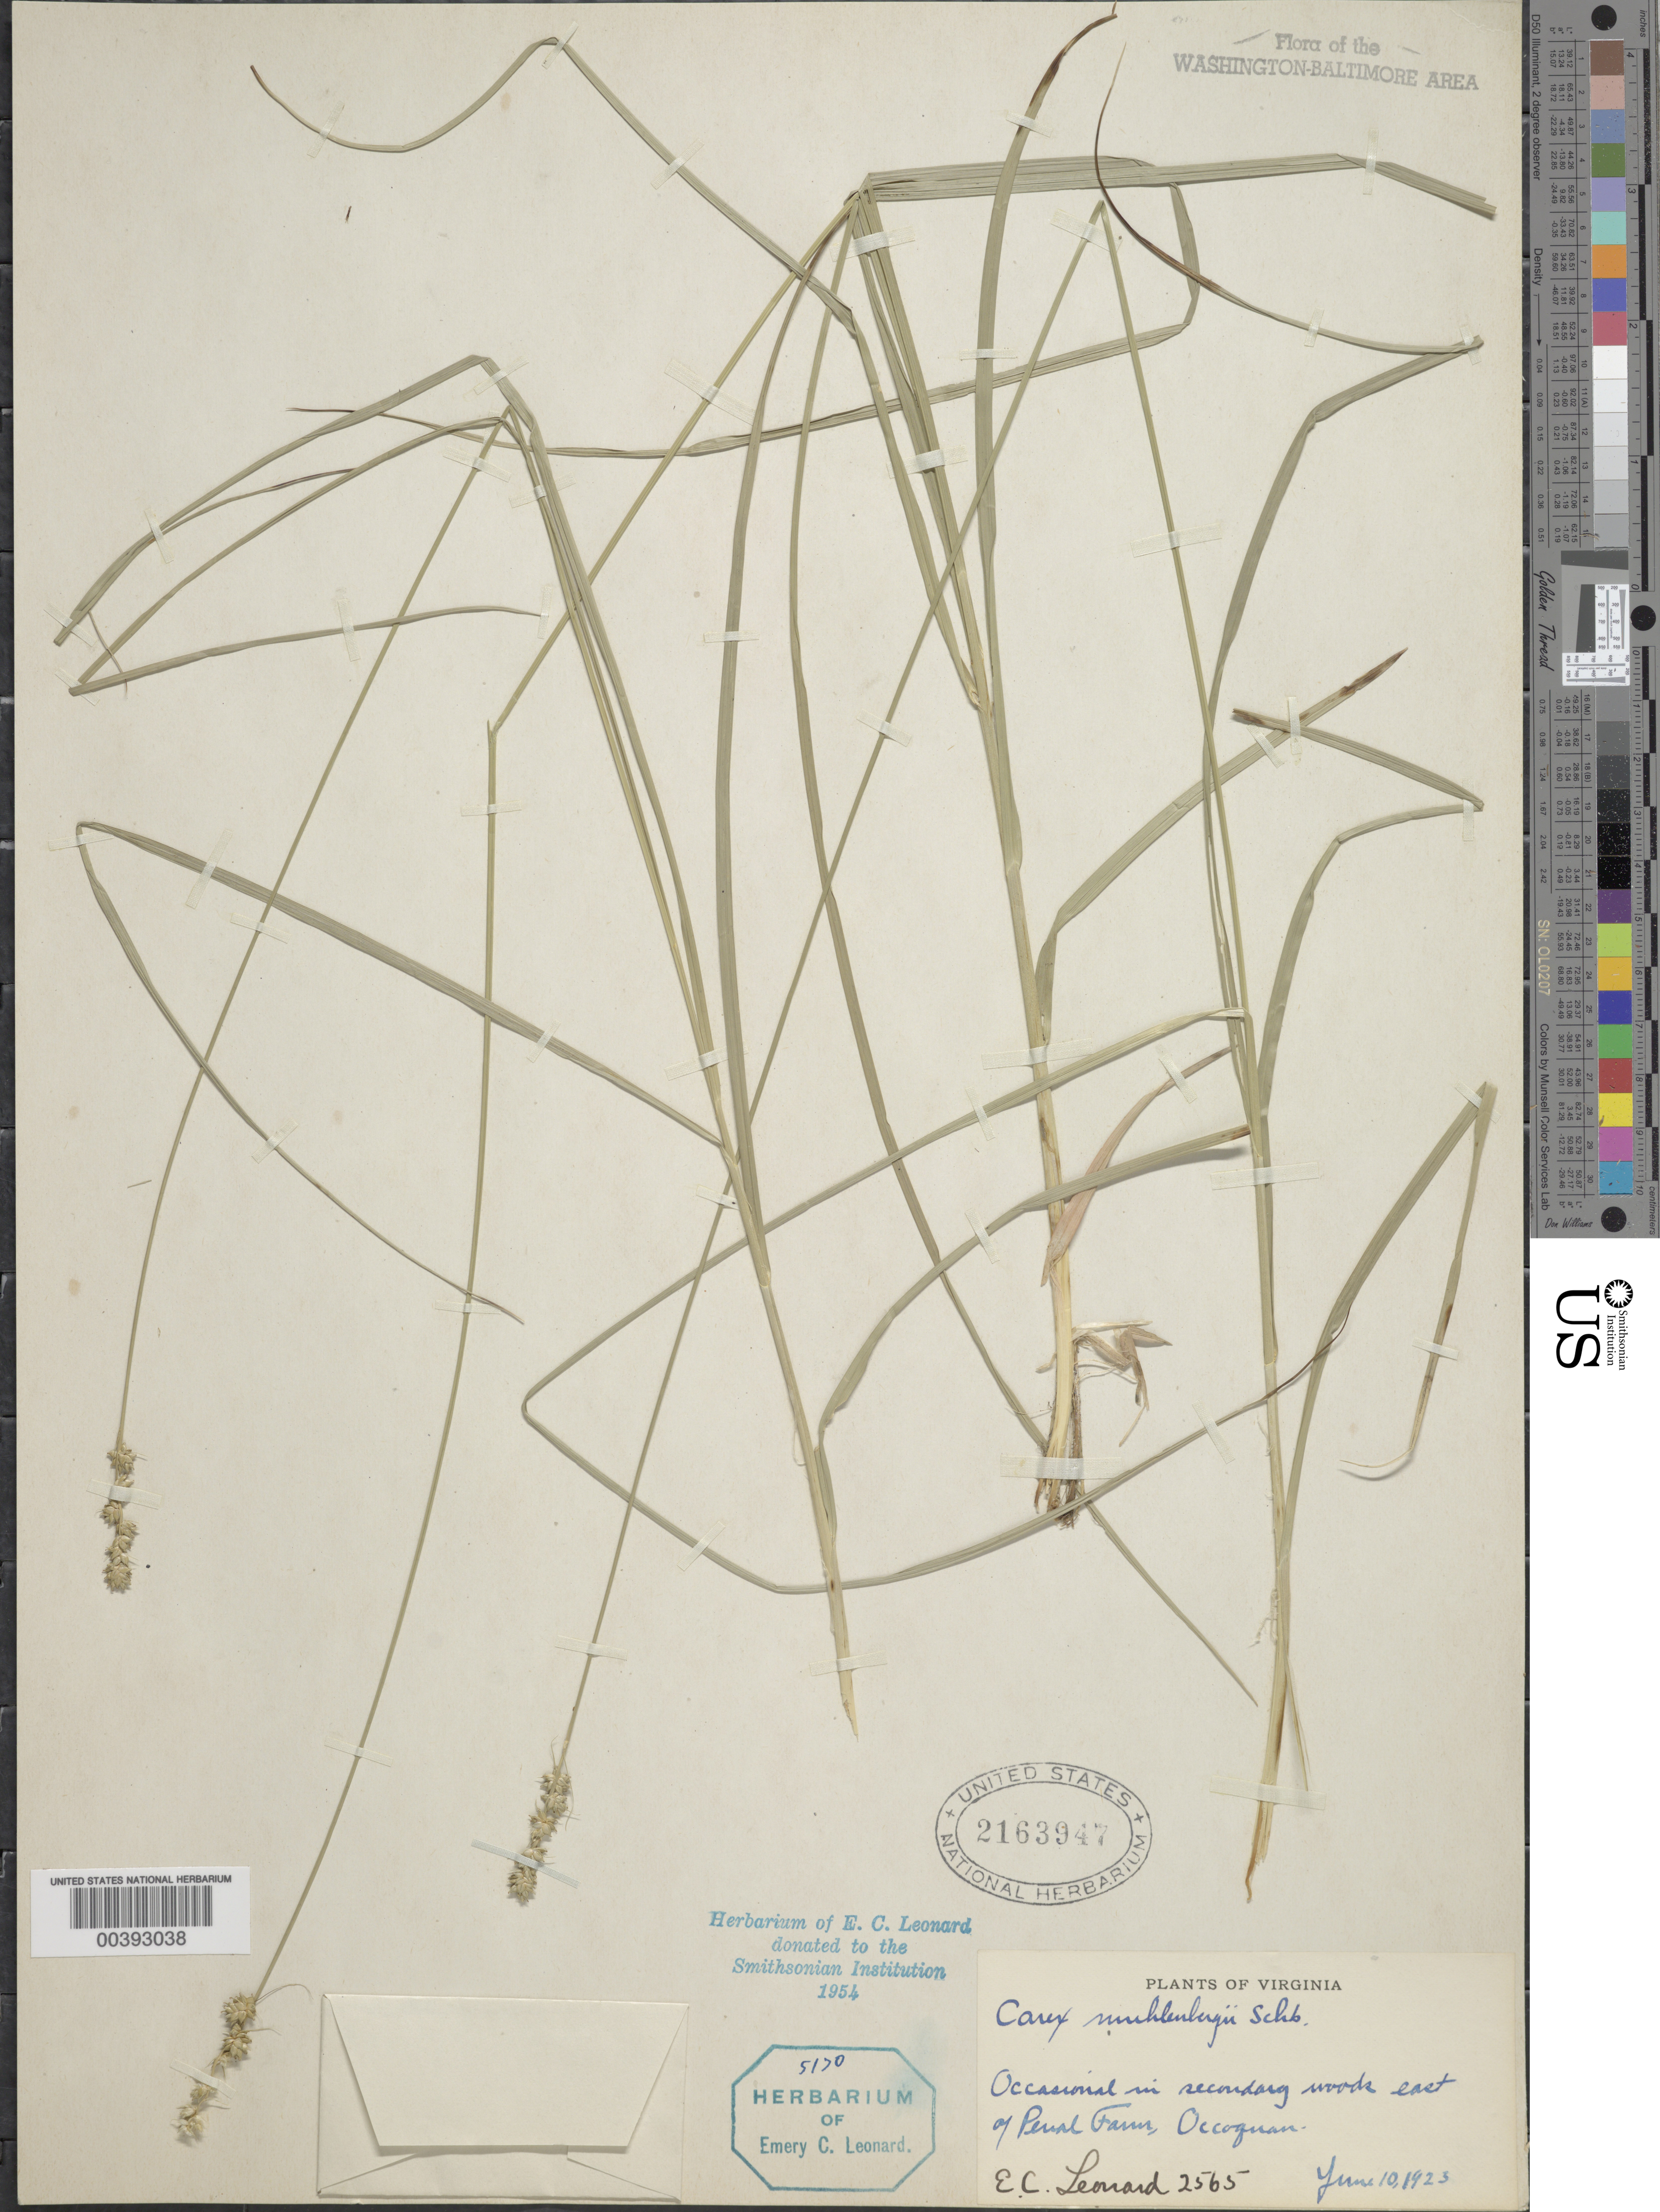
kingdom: Plantae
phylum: Tracheophyta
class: Liliopsida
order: Poales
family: Cyperaceae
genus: Carex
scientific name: Carex muehlenbergii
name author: Willd.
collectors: E. C. Leonard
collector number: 2565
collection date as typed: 10 Jun 1923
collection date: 1923-06-10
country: United States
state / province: Virginia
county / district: Prince William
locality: Occoquan, E of Penal Farm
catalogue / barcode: US 2163947